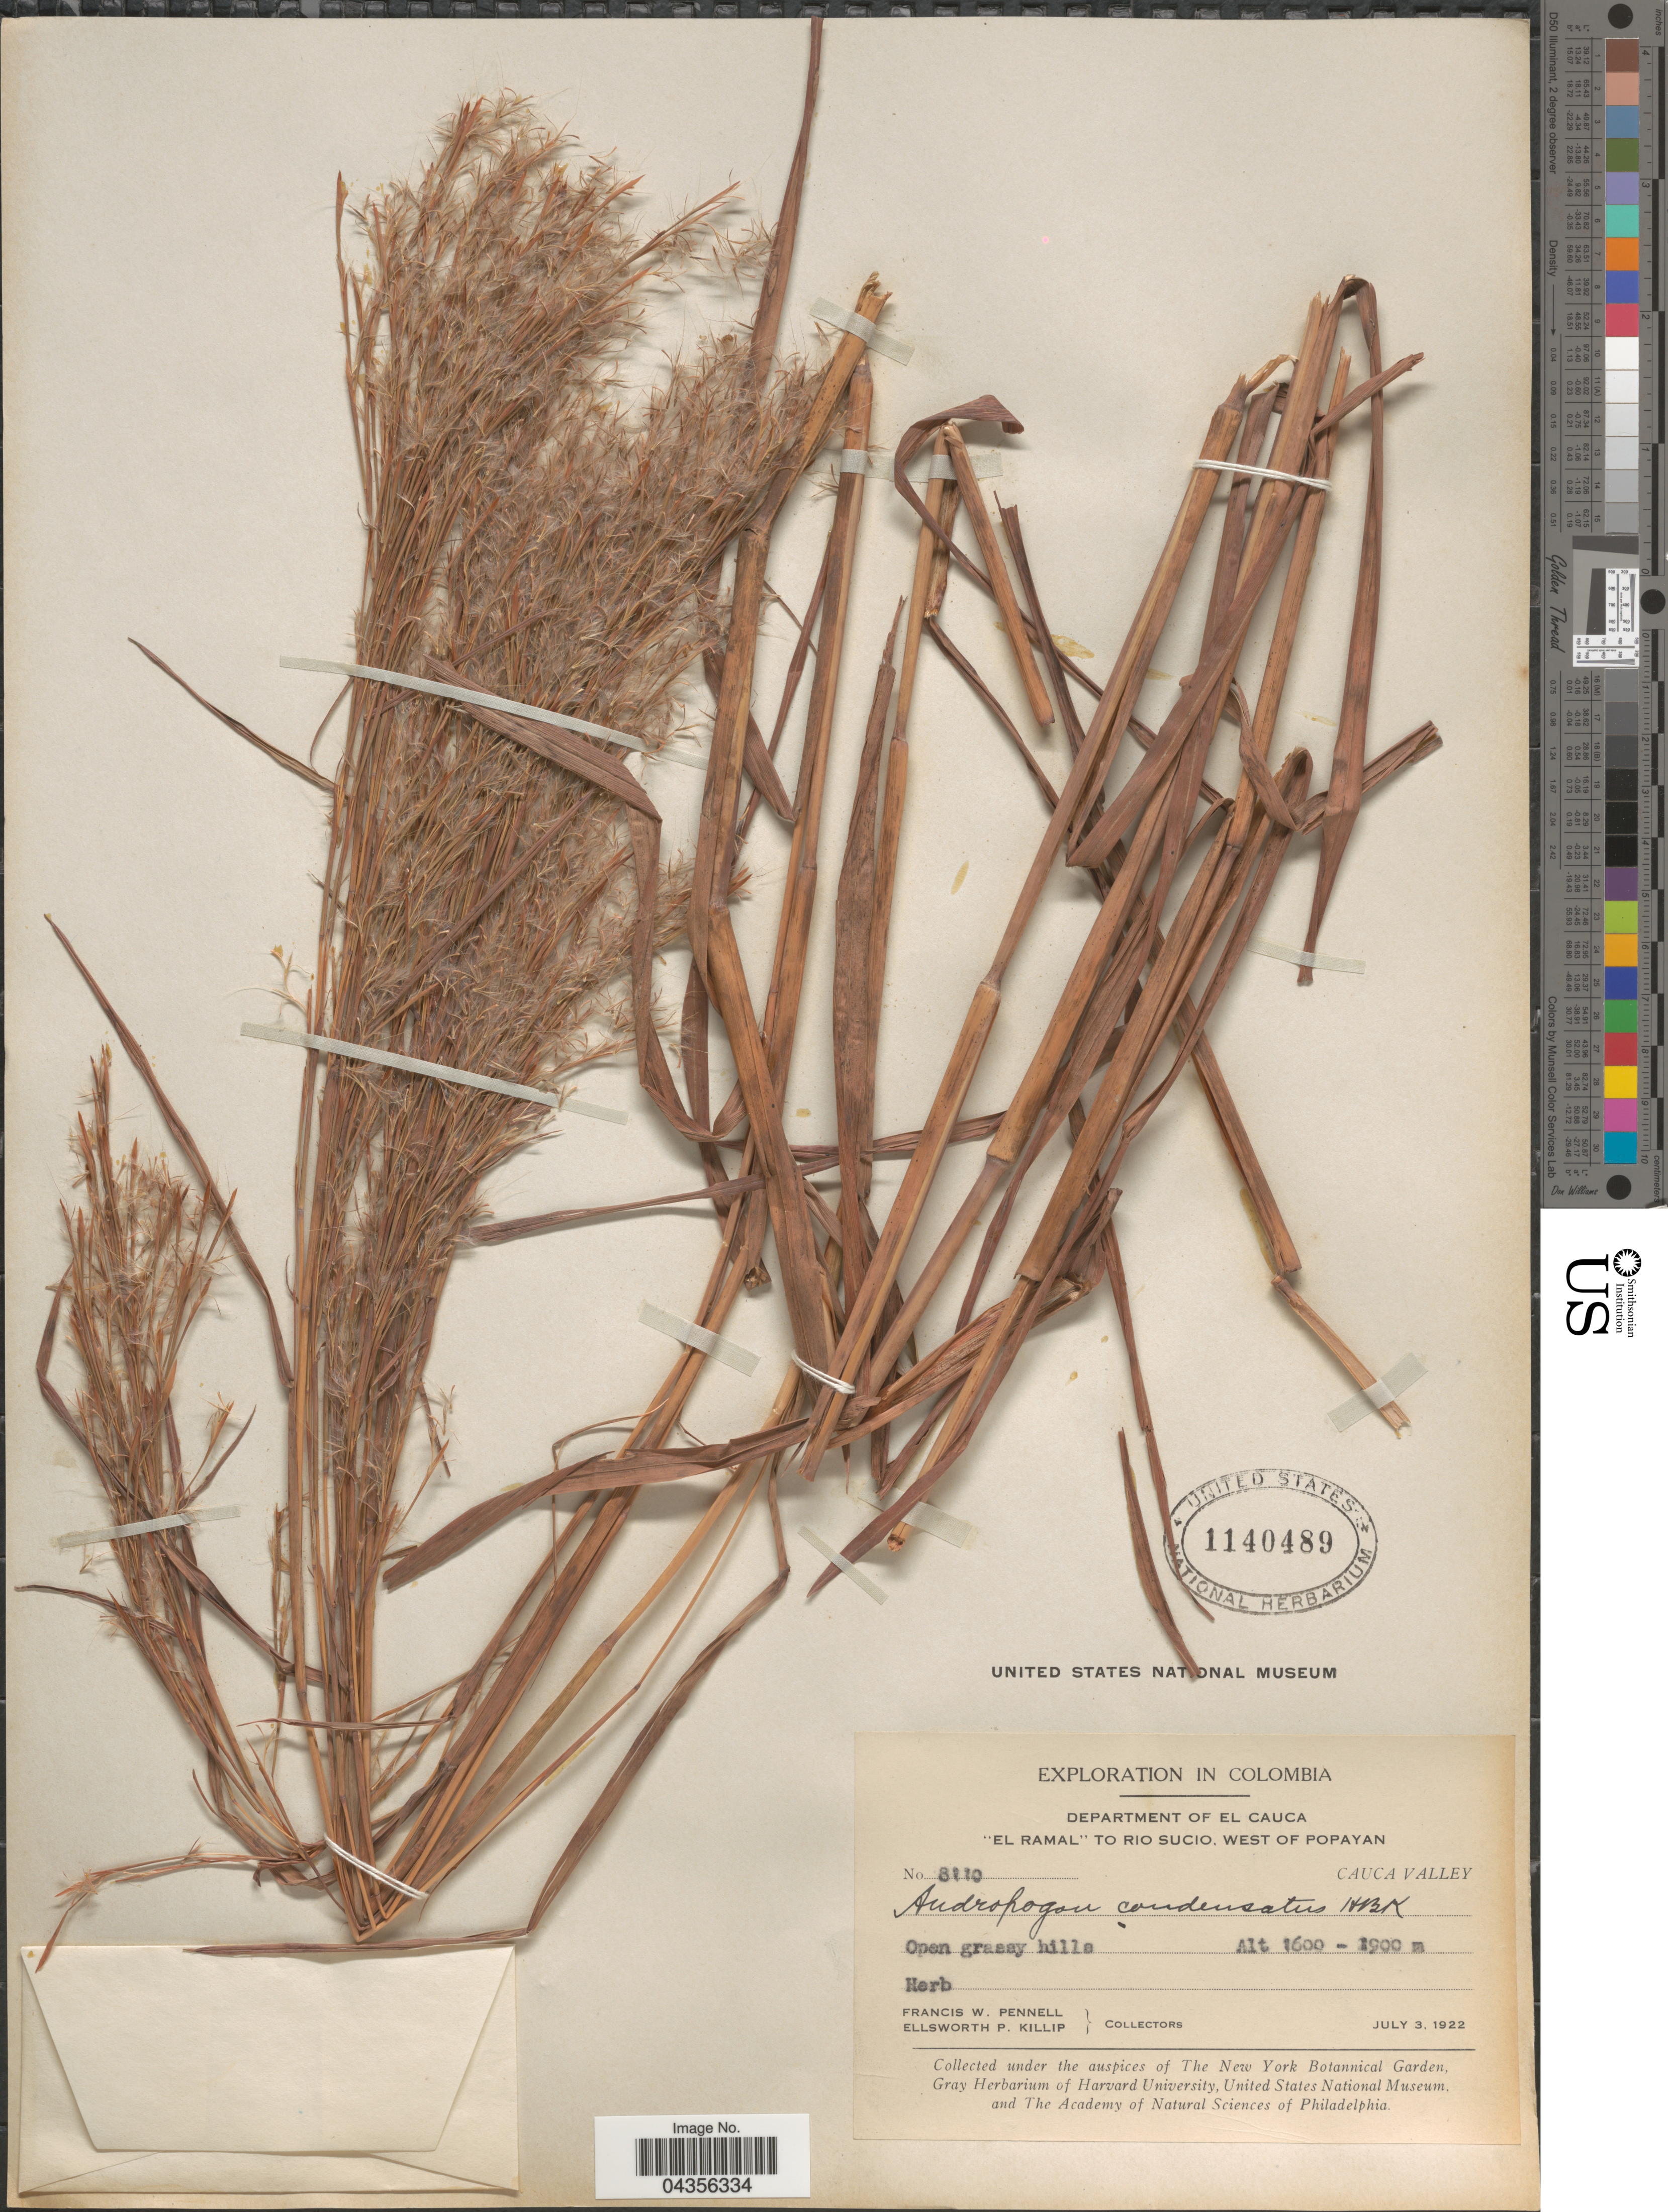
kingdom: Plantae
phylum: Tracheophyta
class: Liliopsida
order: Poales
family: Poaceae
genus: Schizachyrium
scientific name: Schizachyrium microstachyum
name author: (Desv. ex Ham.) Roseng. et al.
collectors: F. W. Pennell & E. P. Killip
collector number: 8110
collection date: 1922-07-03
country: Colombia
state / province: Cauca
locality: Exploration In Colombia. Department Of El Cauca. "El Ramal" To Rio Sucio, West Of Popayan.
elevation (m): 1600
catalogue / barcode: US 1140489